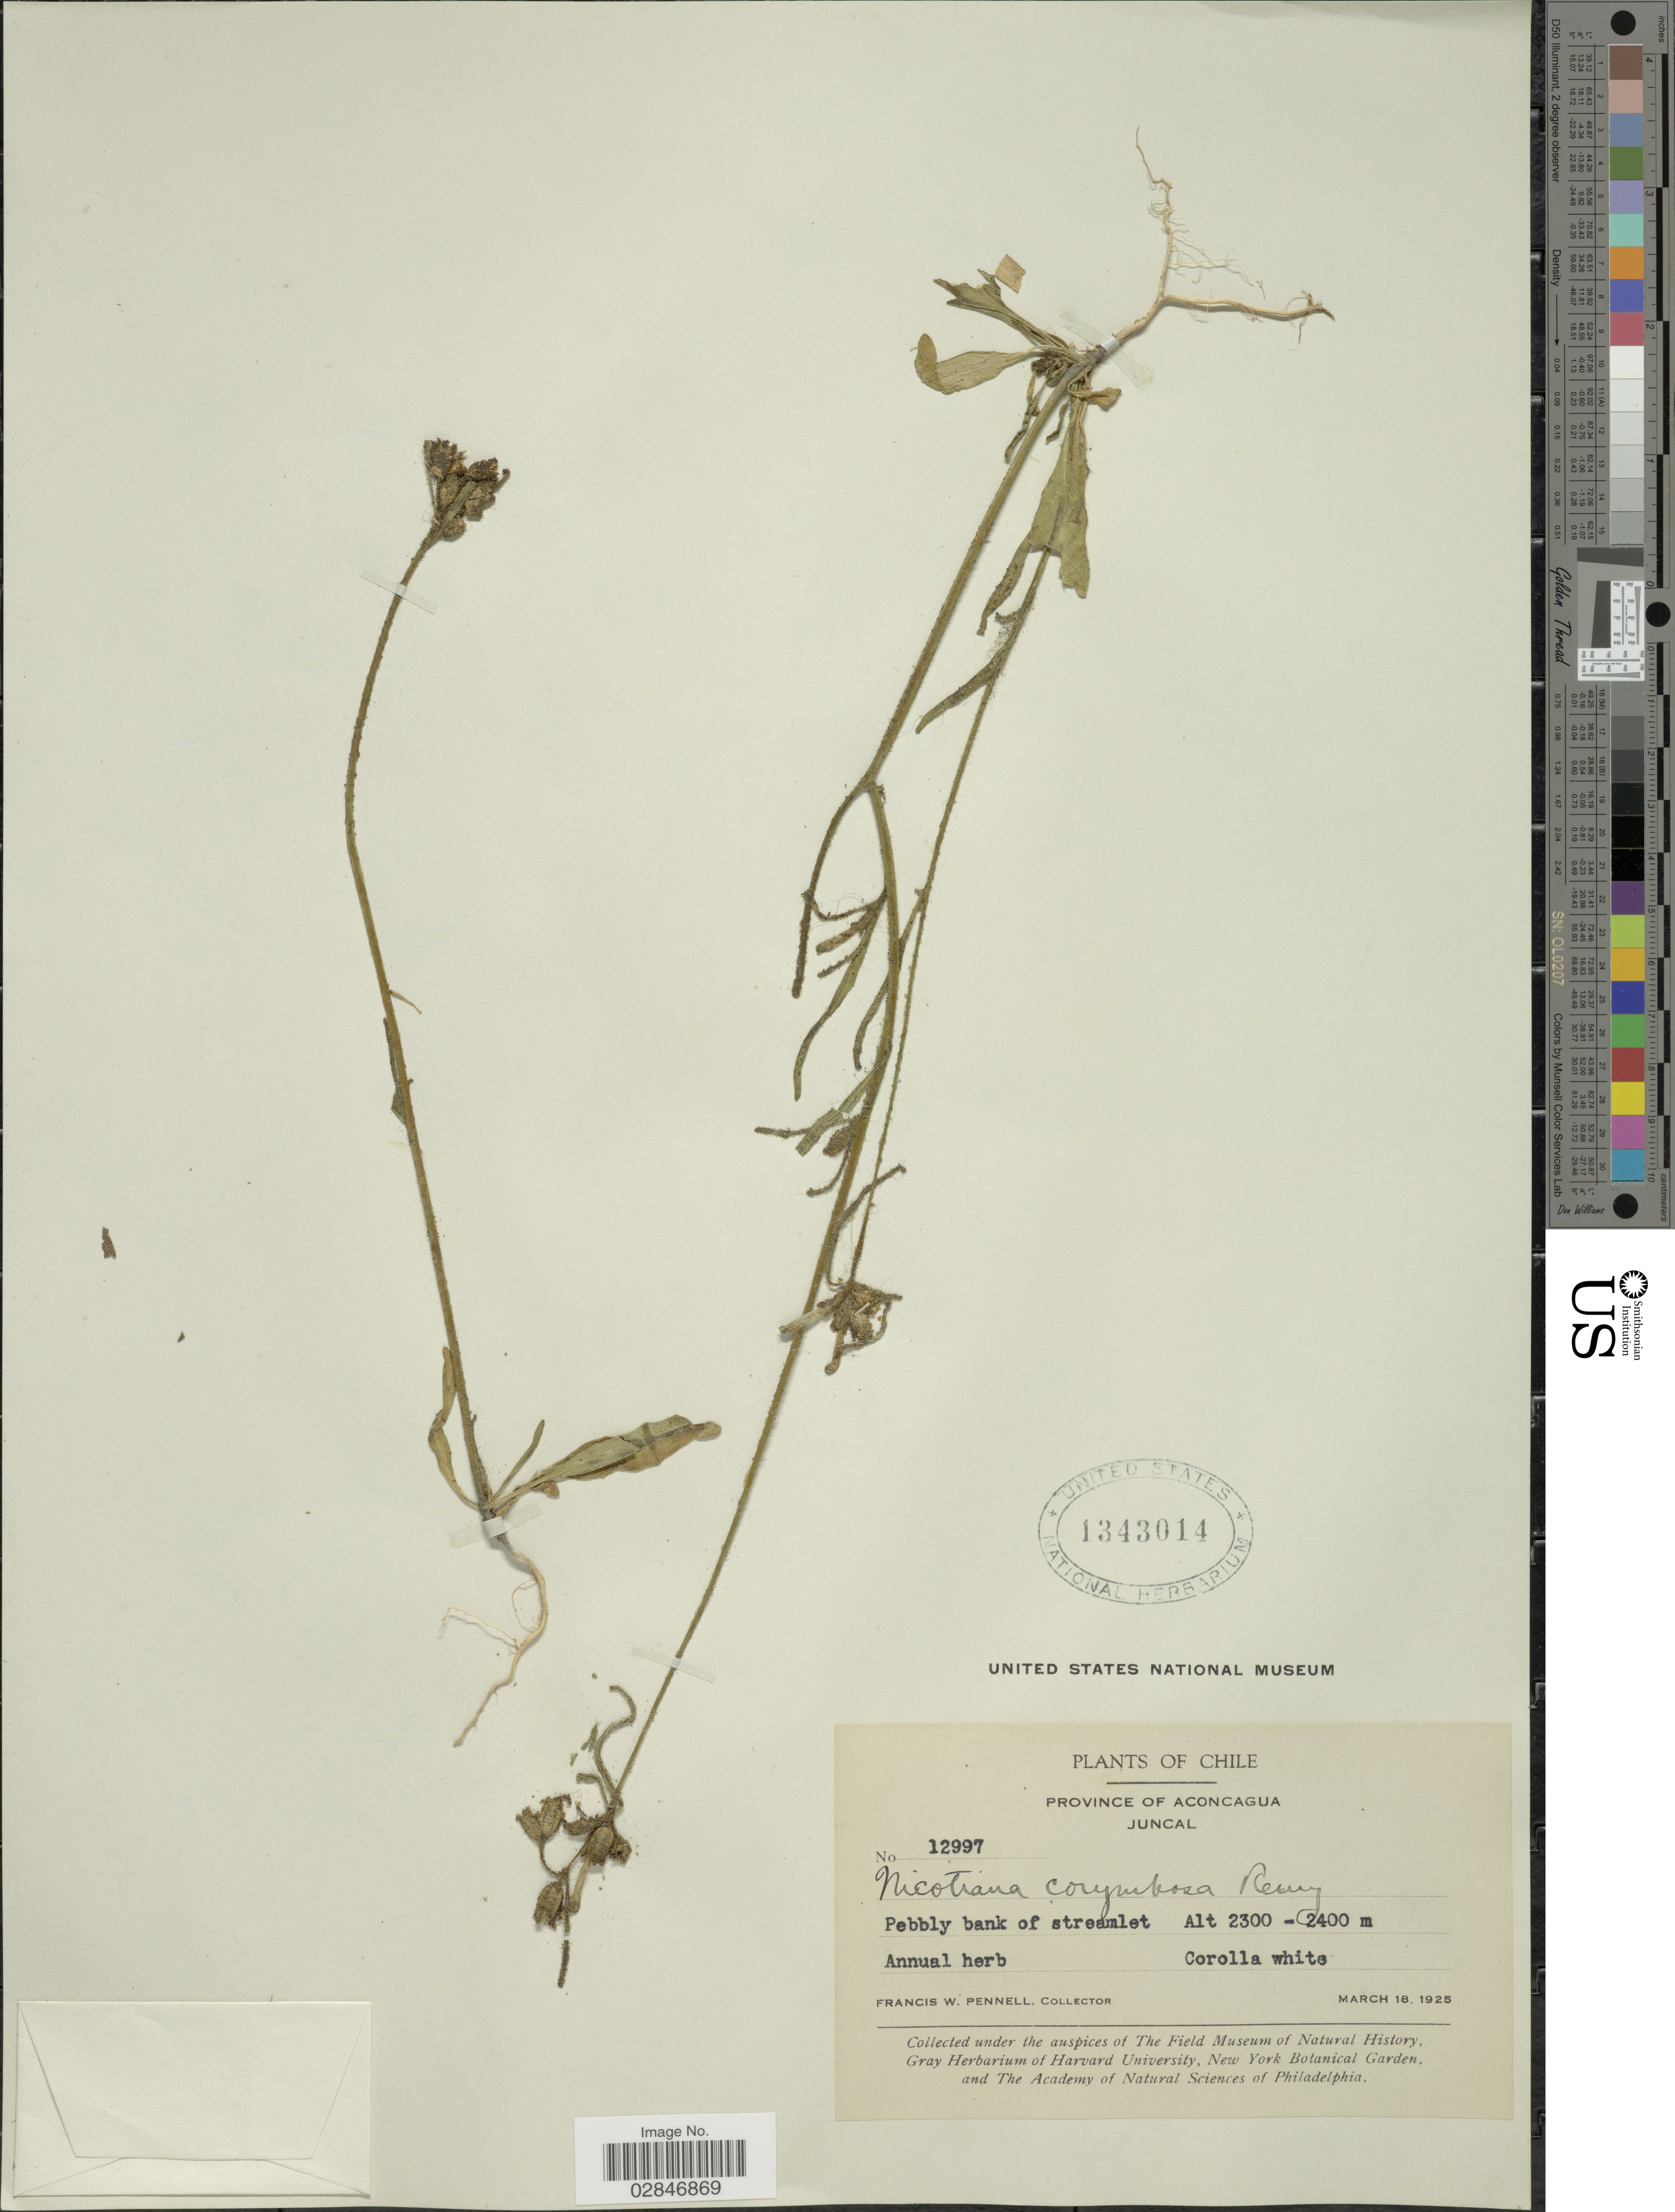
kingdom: Plantae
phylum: Tracheophyta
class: Magnoliopsida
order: Solanales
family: Solanaceae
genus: Nicotiana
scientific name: Nicotiana corymbosa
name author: J. Rémy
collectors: F. W. Pennell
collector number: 12997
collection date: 1925-03-18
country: Chile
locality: Province of Aconcagua, Juncal.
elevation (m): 2300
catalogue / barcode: US 1343014